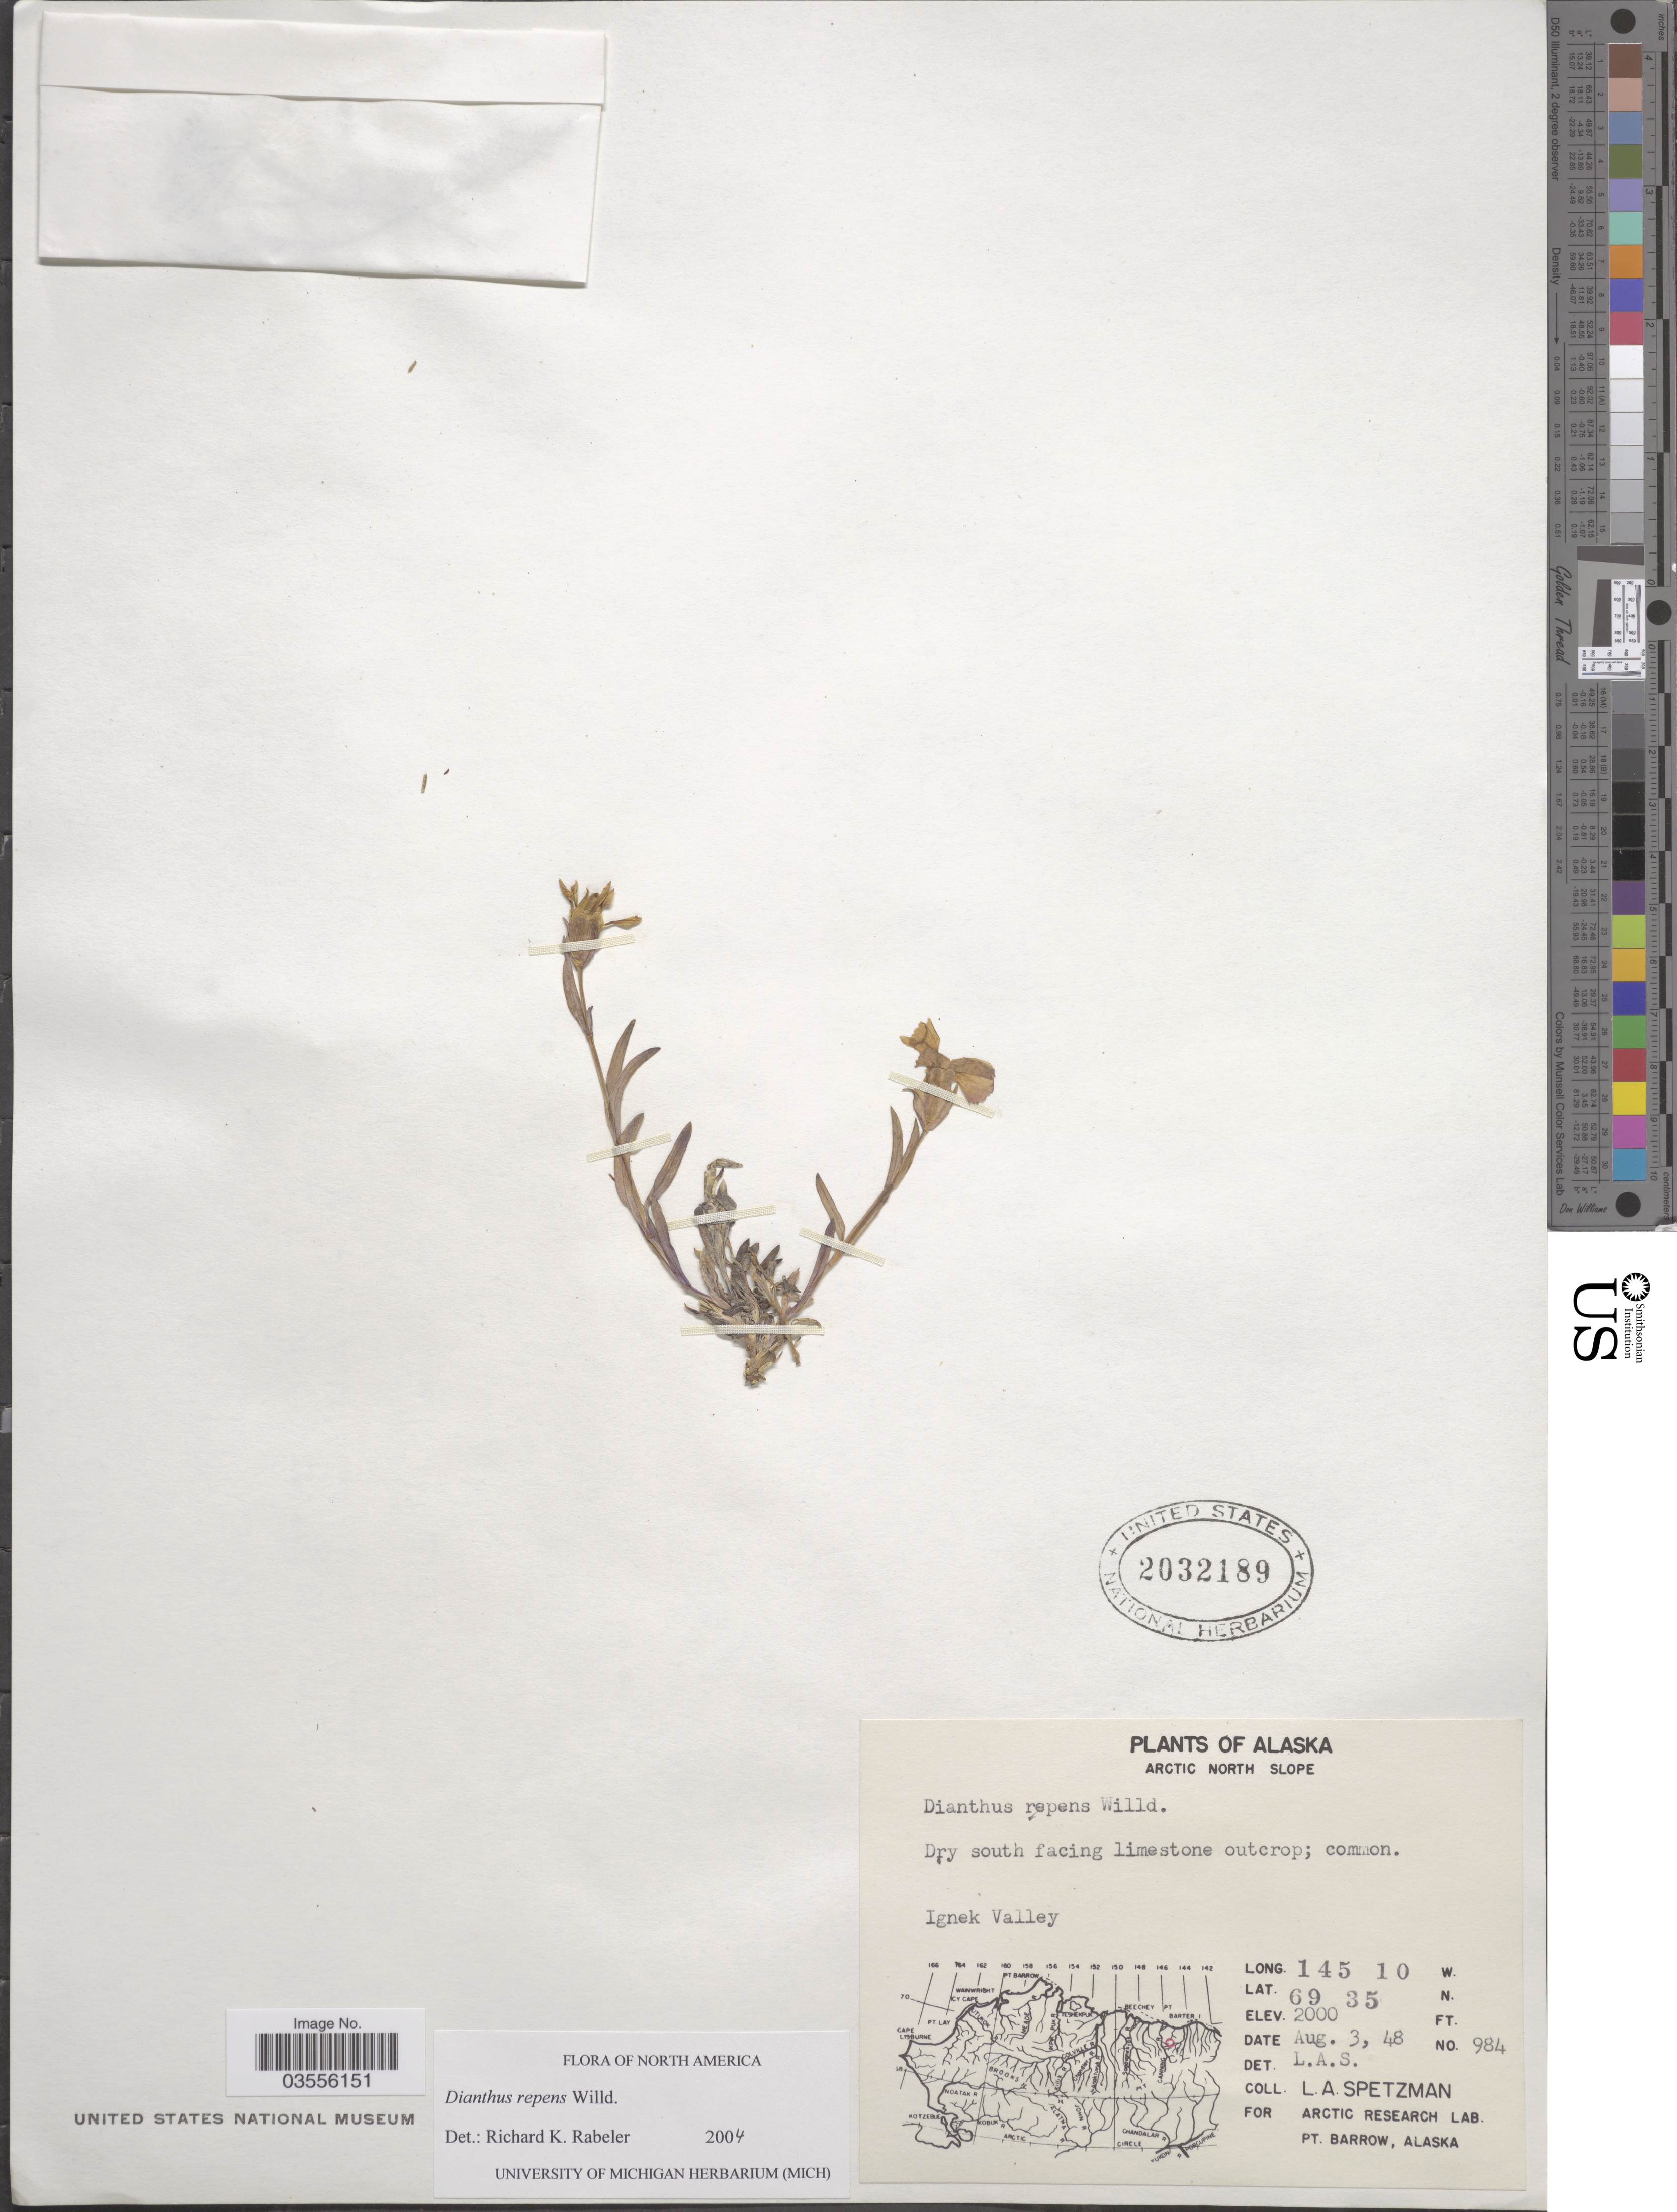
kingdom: Plantae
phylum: Tracheophyta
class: Magnoliopsida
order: Caryophyllales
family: Caryophyllaceae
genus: Dianthus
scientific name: Dianthus repens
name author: L.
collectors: L. Spetzman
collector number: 984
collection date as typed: Transcribed d/m/y: 3/8/48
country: United States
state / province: Alaska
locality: Arctic North Slope. Ignek Valley.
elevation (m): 610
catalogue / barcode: US 2032189